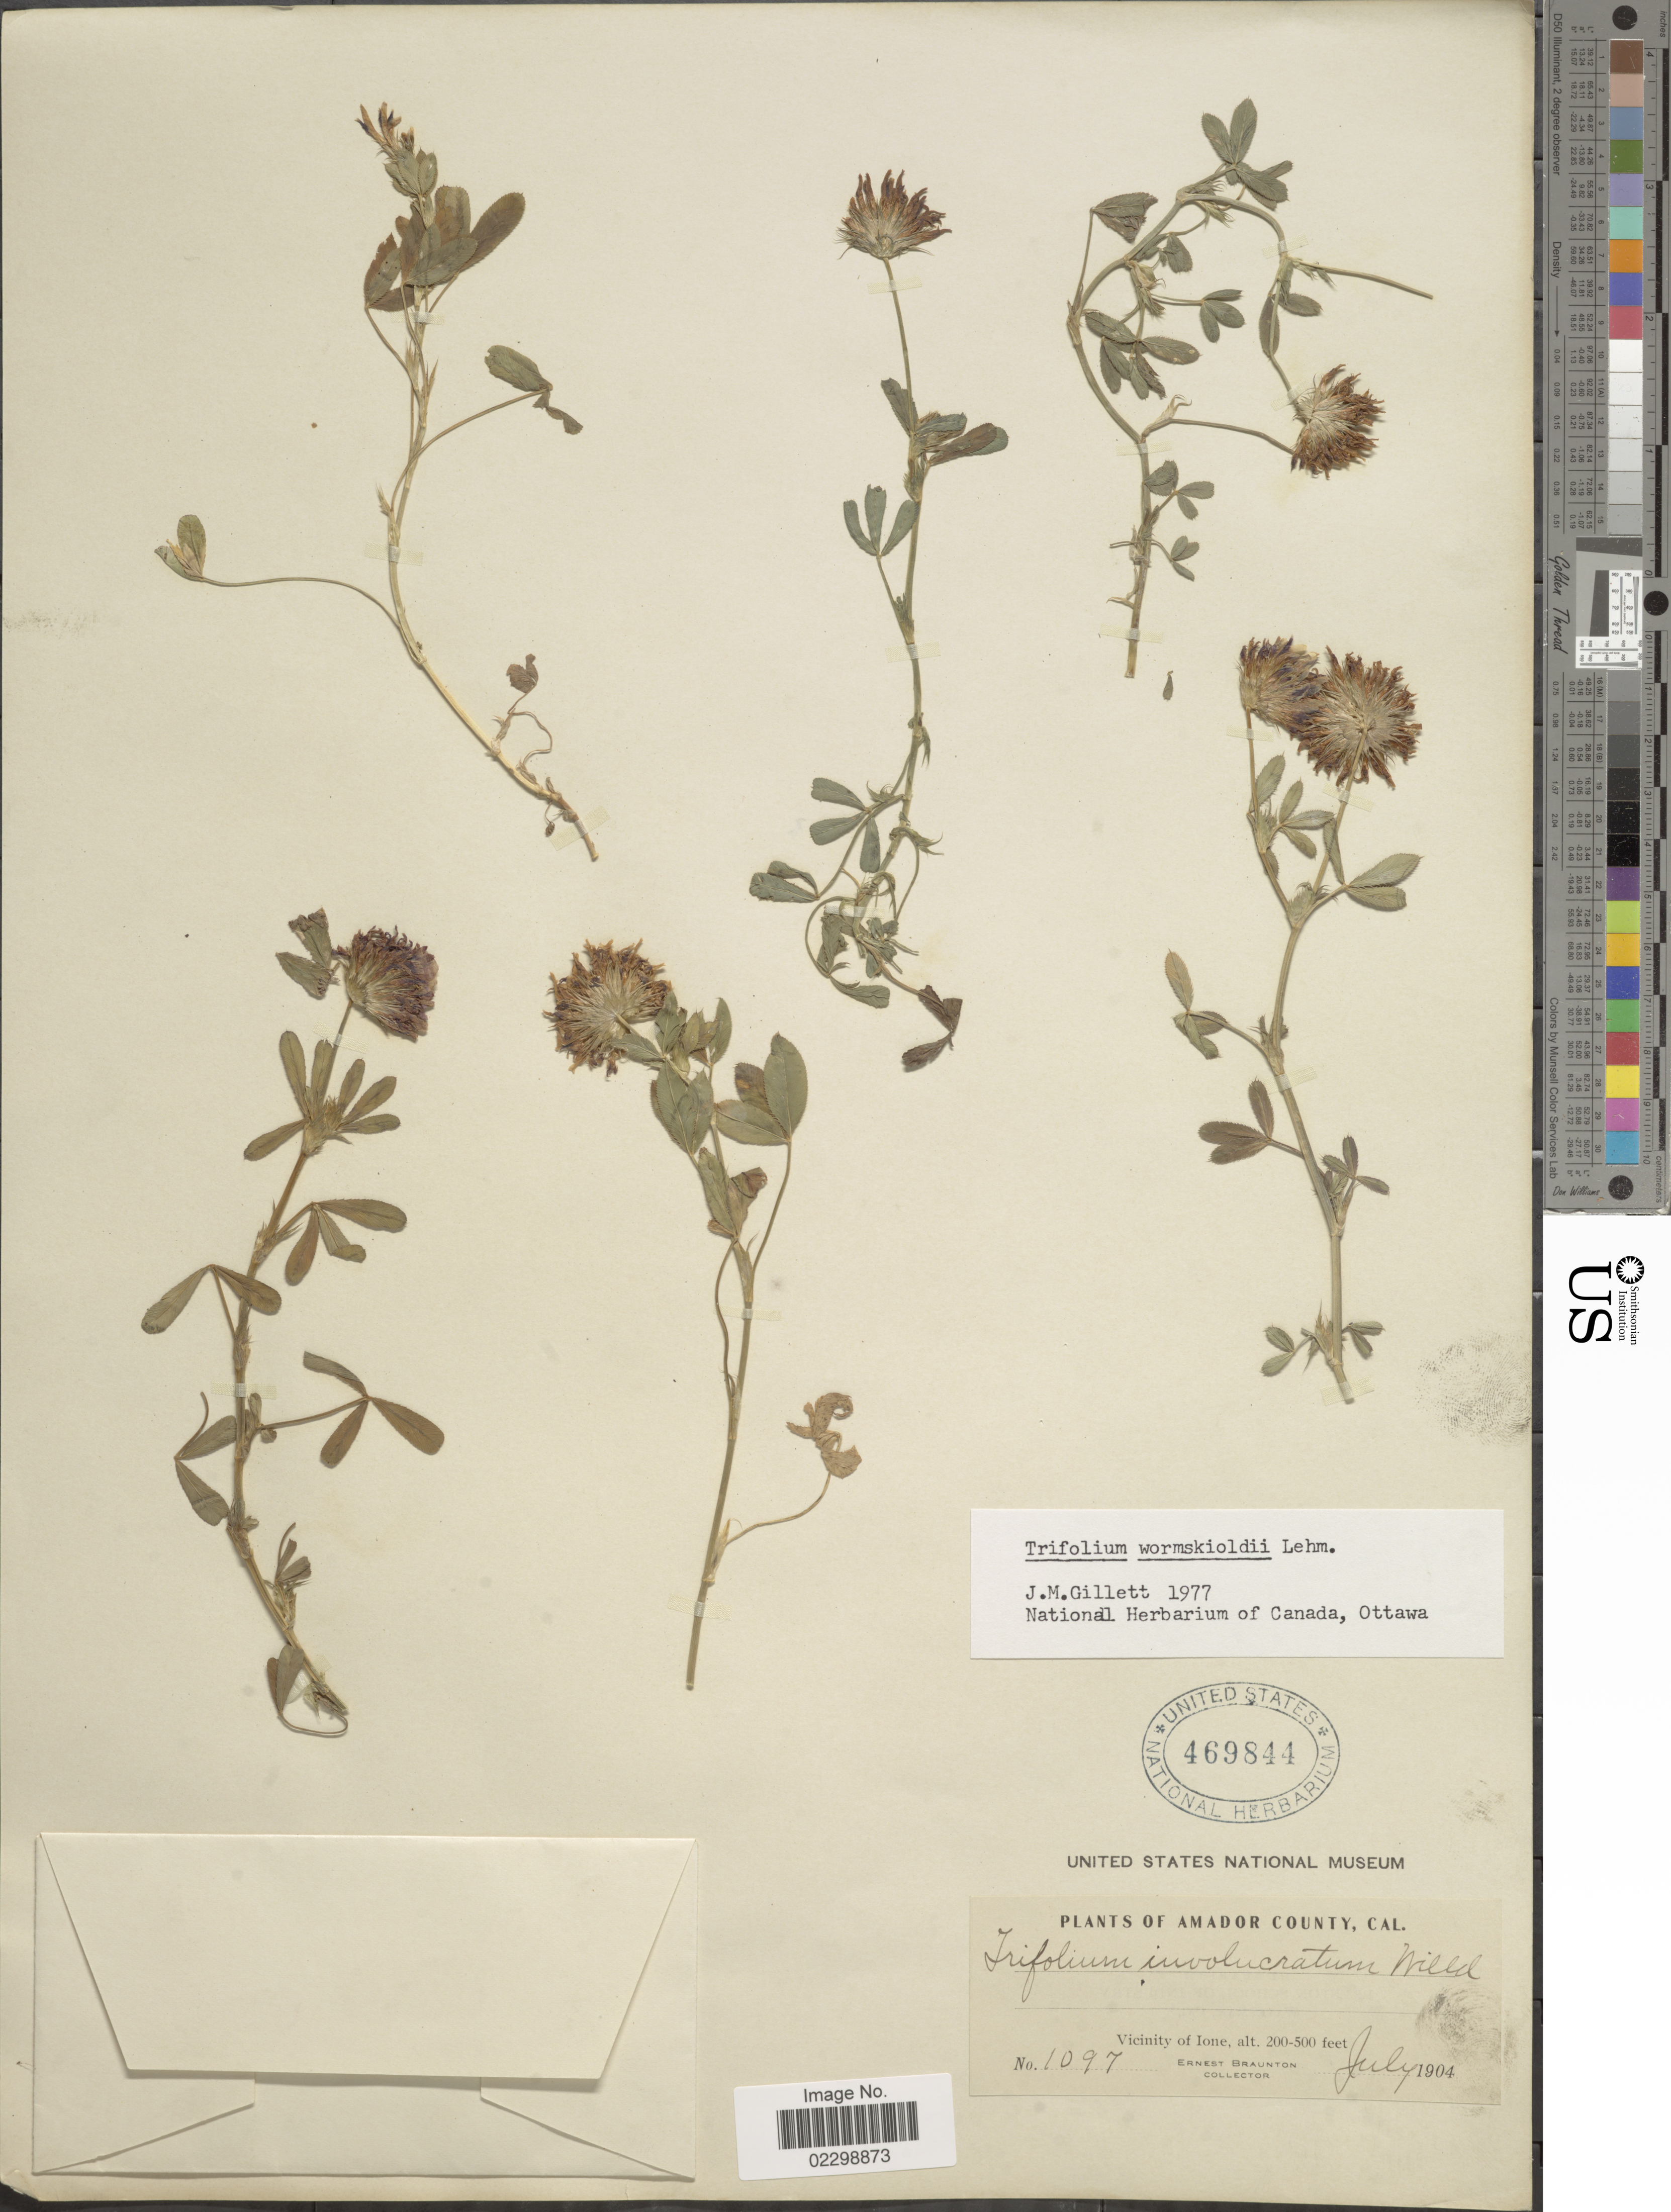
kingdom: Plantae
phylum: Tracheophyta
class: Magnoliopsida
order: Fabales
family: Fabaceae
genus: Trifolium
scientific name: Trifolium wormskioldii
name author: Lehm.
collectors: E. Braunton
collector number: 1097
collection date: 1904-07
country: United States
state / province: California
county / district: Amador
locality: Amador County, vicinity of Ione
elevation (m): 61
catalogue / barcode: US 469844